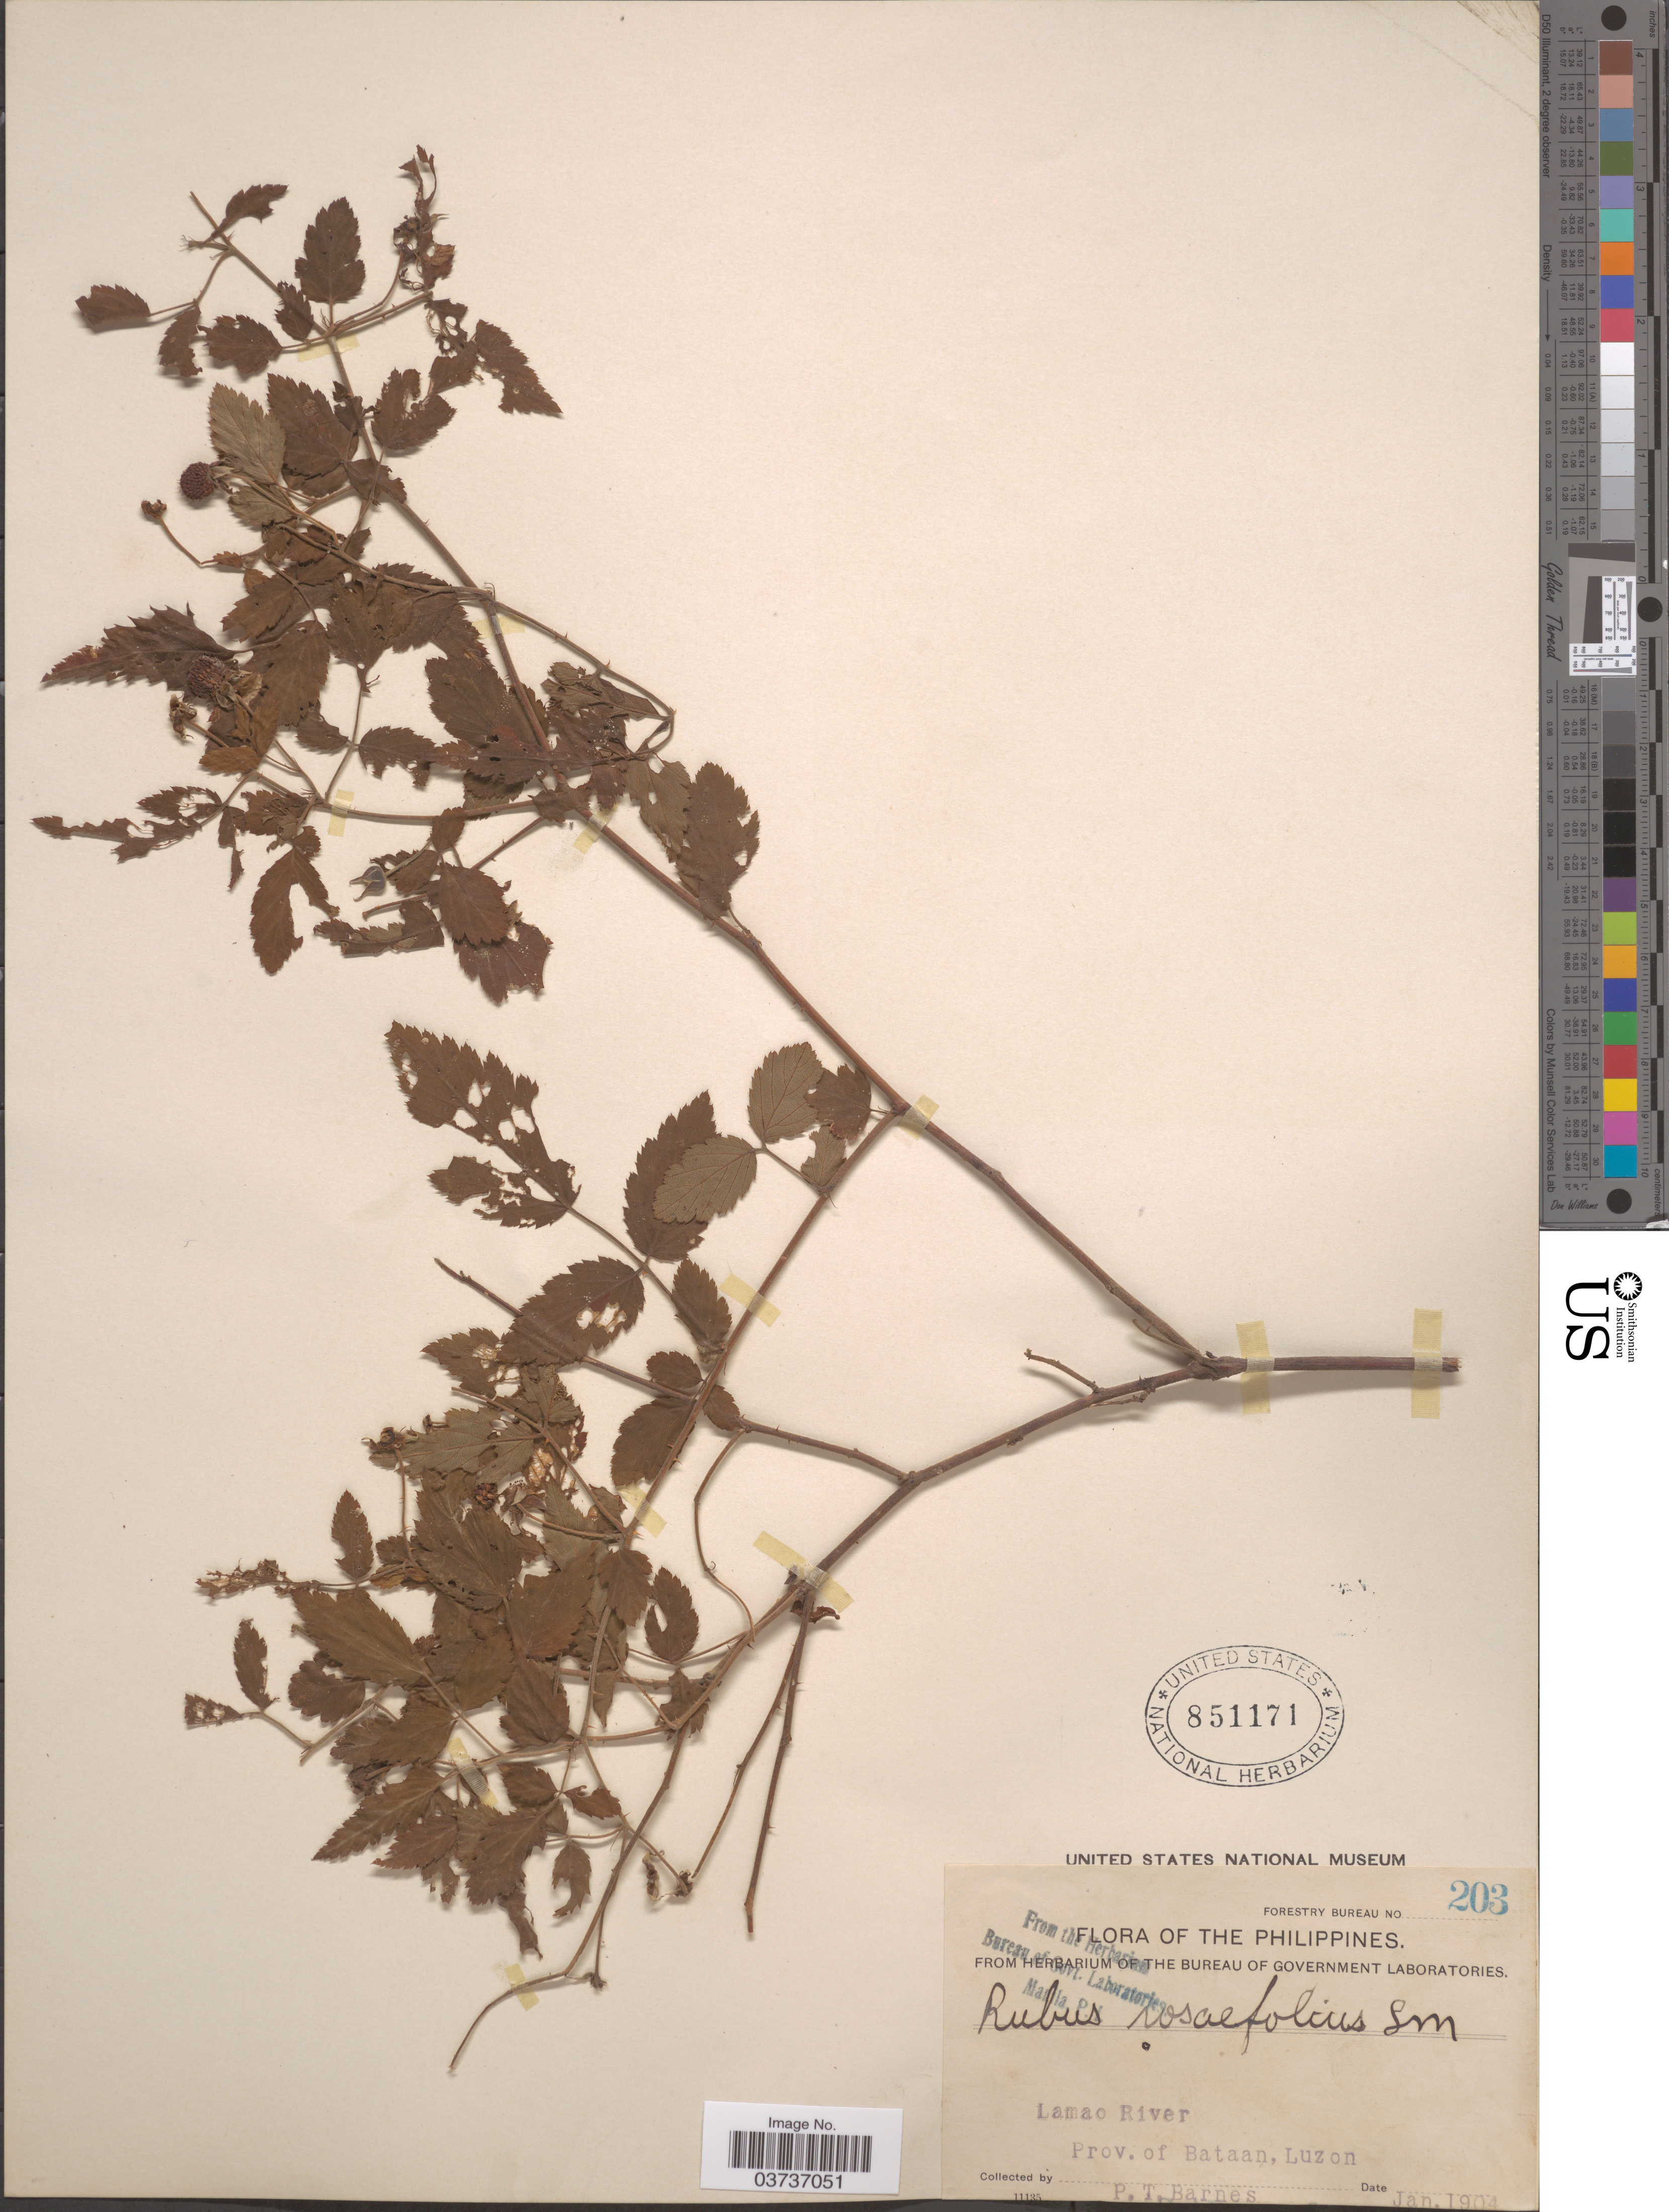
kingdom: Plantae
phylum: Tracheophyta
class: Magnoliopsida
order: Rosales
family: Rosaceae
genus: Rubus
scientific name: Rubus rosaefolius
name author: Sm.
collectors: P. Barnes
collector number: Forestry Bureau 203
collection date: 1904-01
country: Philippines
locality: Lamao River. Prov. of Bataan, Luzon.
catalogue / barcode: US 851171